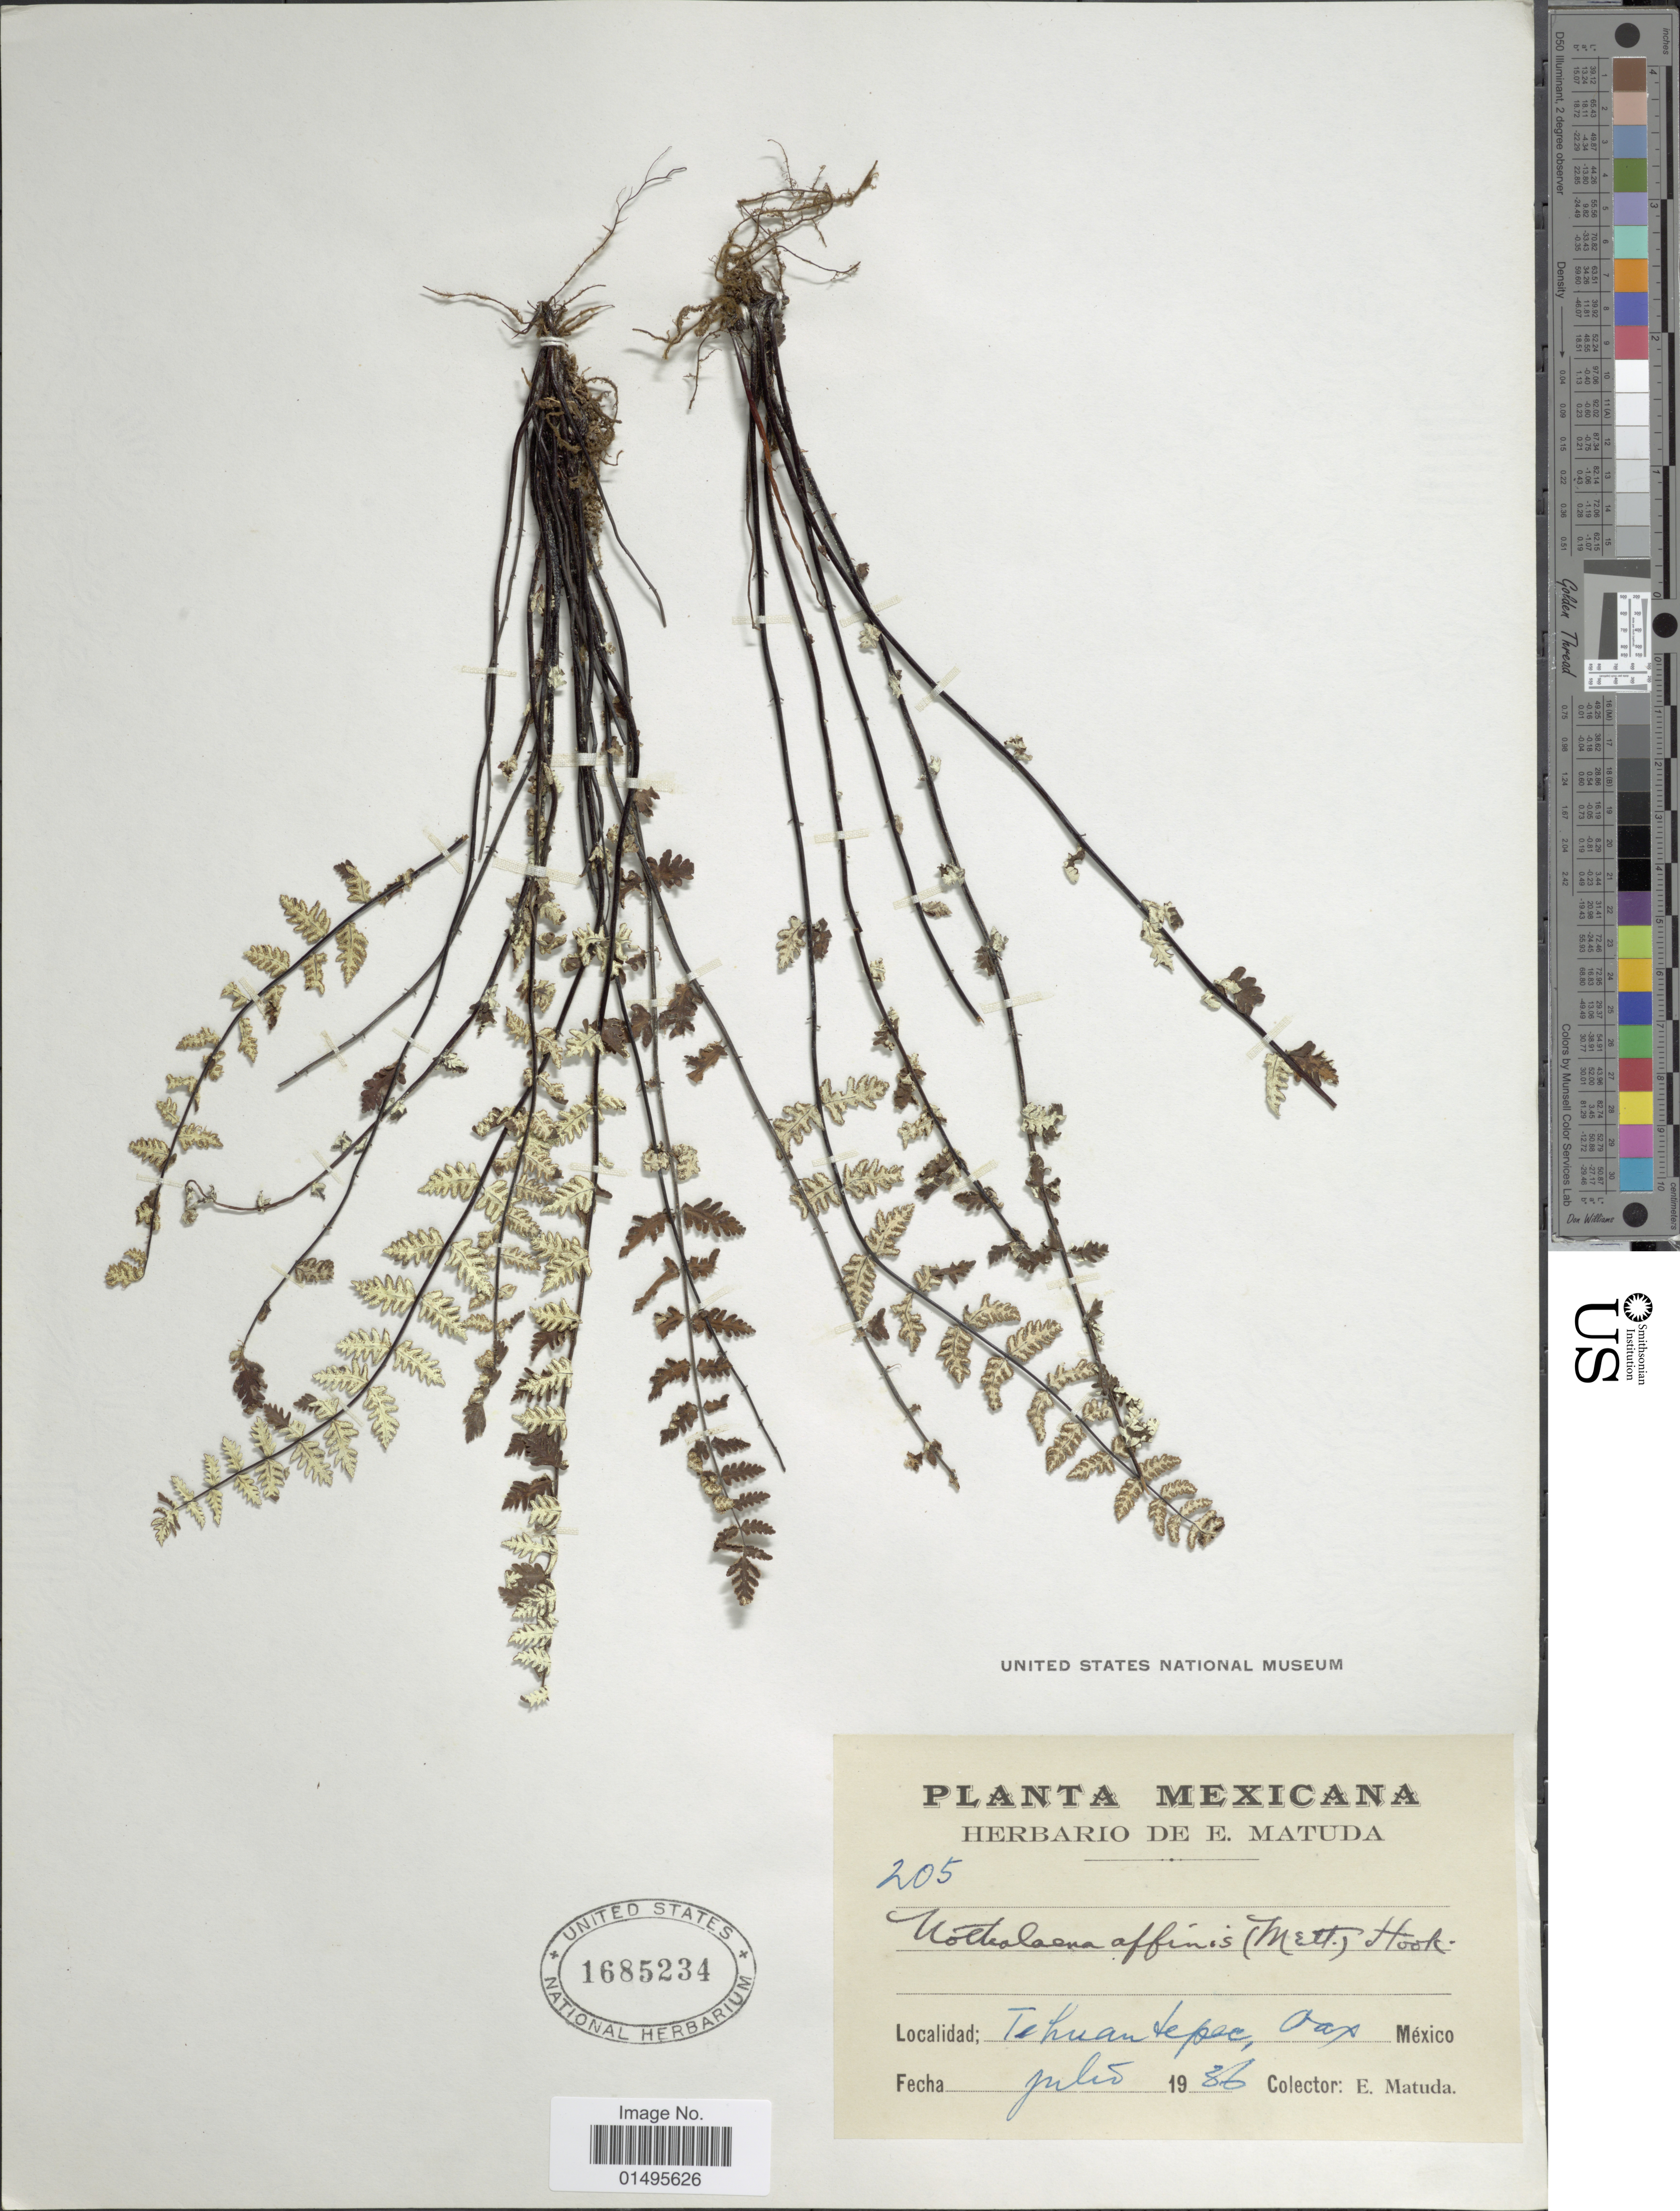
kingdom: Plantae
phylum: Tracheophyta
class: Polypodiopsida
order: Polypodiales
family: Pteridaceae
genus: Notholaena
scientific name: Notholaena affinis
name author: (Ekman) T. Moore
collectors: E. Matuda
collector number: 205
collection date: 1836-07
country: Mexico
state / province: Oaxaca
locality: Tehuantepec, Oax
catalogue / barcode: US 1685234